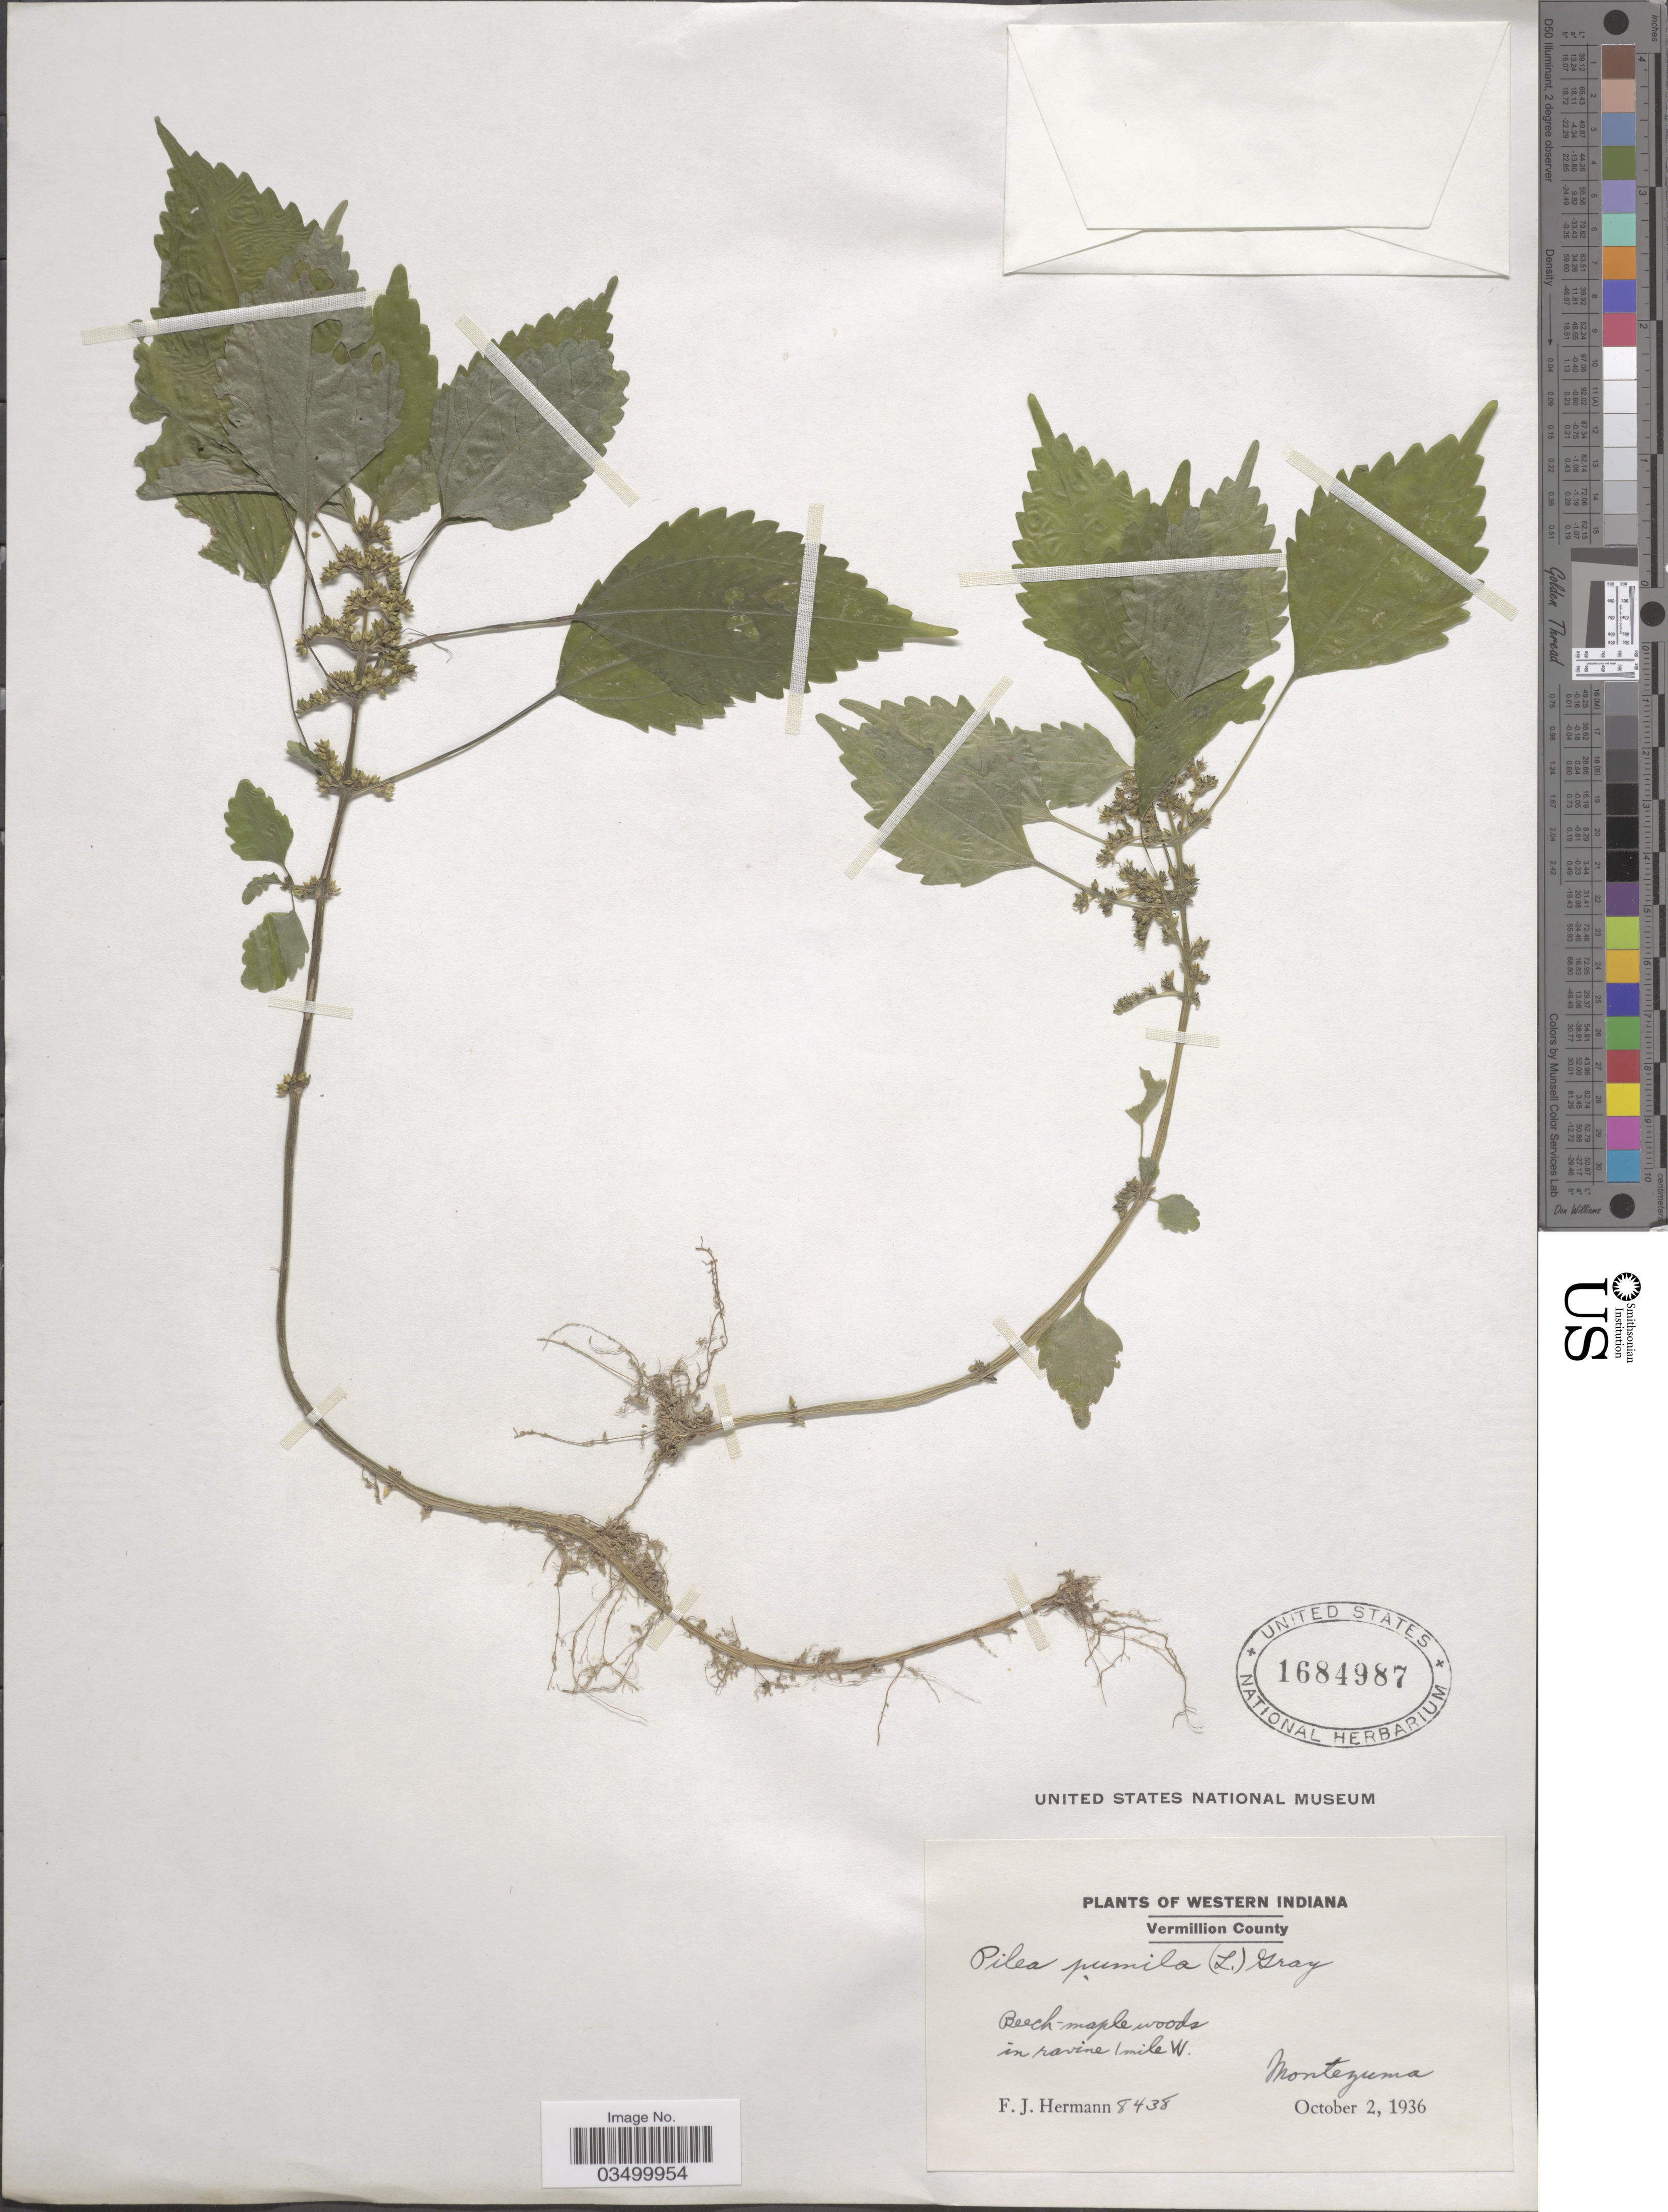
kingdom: Plantae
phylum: Tracheophyta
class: Magnoliopsida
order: Rosales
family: Urticaceae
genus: Pilea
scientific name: Pilea pumila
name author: (L.) A. Gray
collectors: F. J. Hermann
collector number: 8438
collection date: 1936-10-02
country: United States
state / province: Indiana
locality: Western Indiana. Vermillion County. In ravine 1 mile W. Monteyuma.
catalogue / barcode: US 1684987